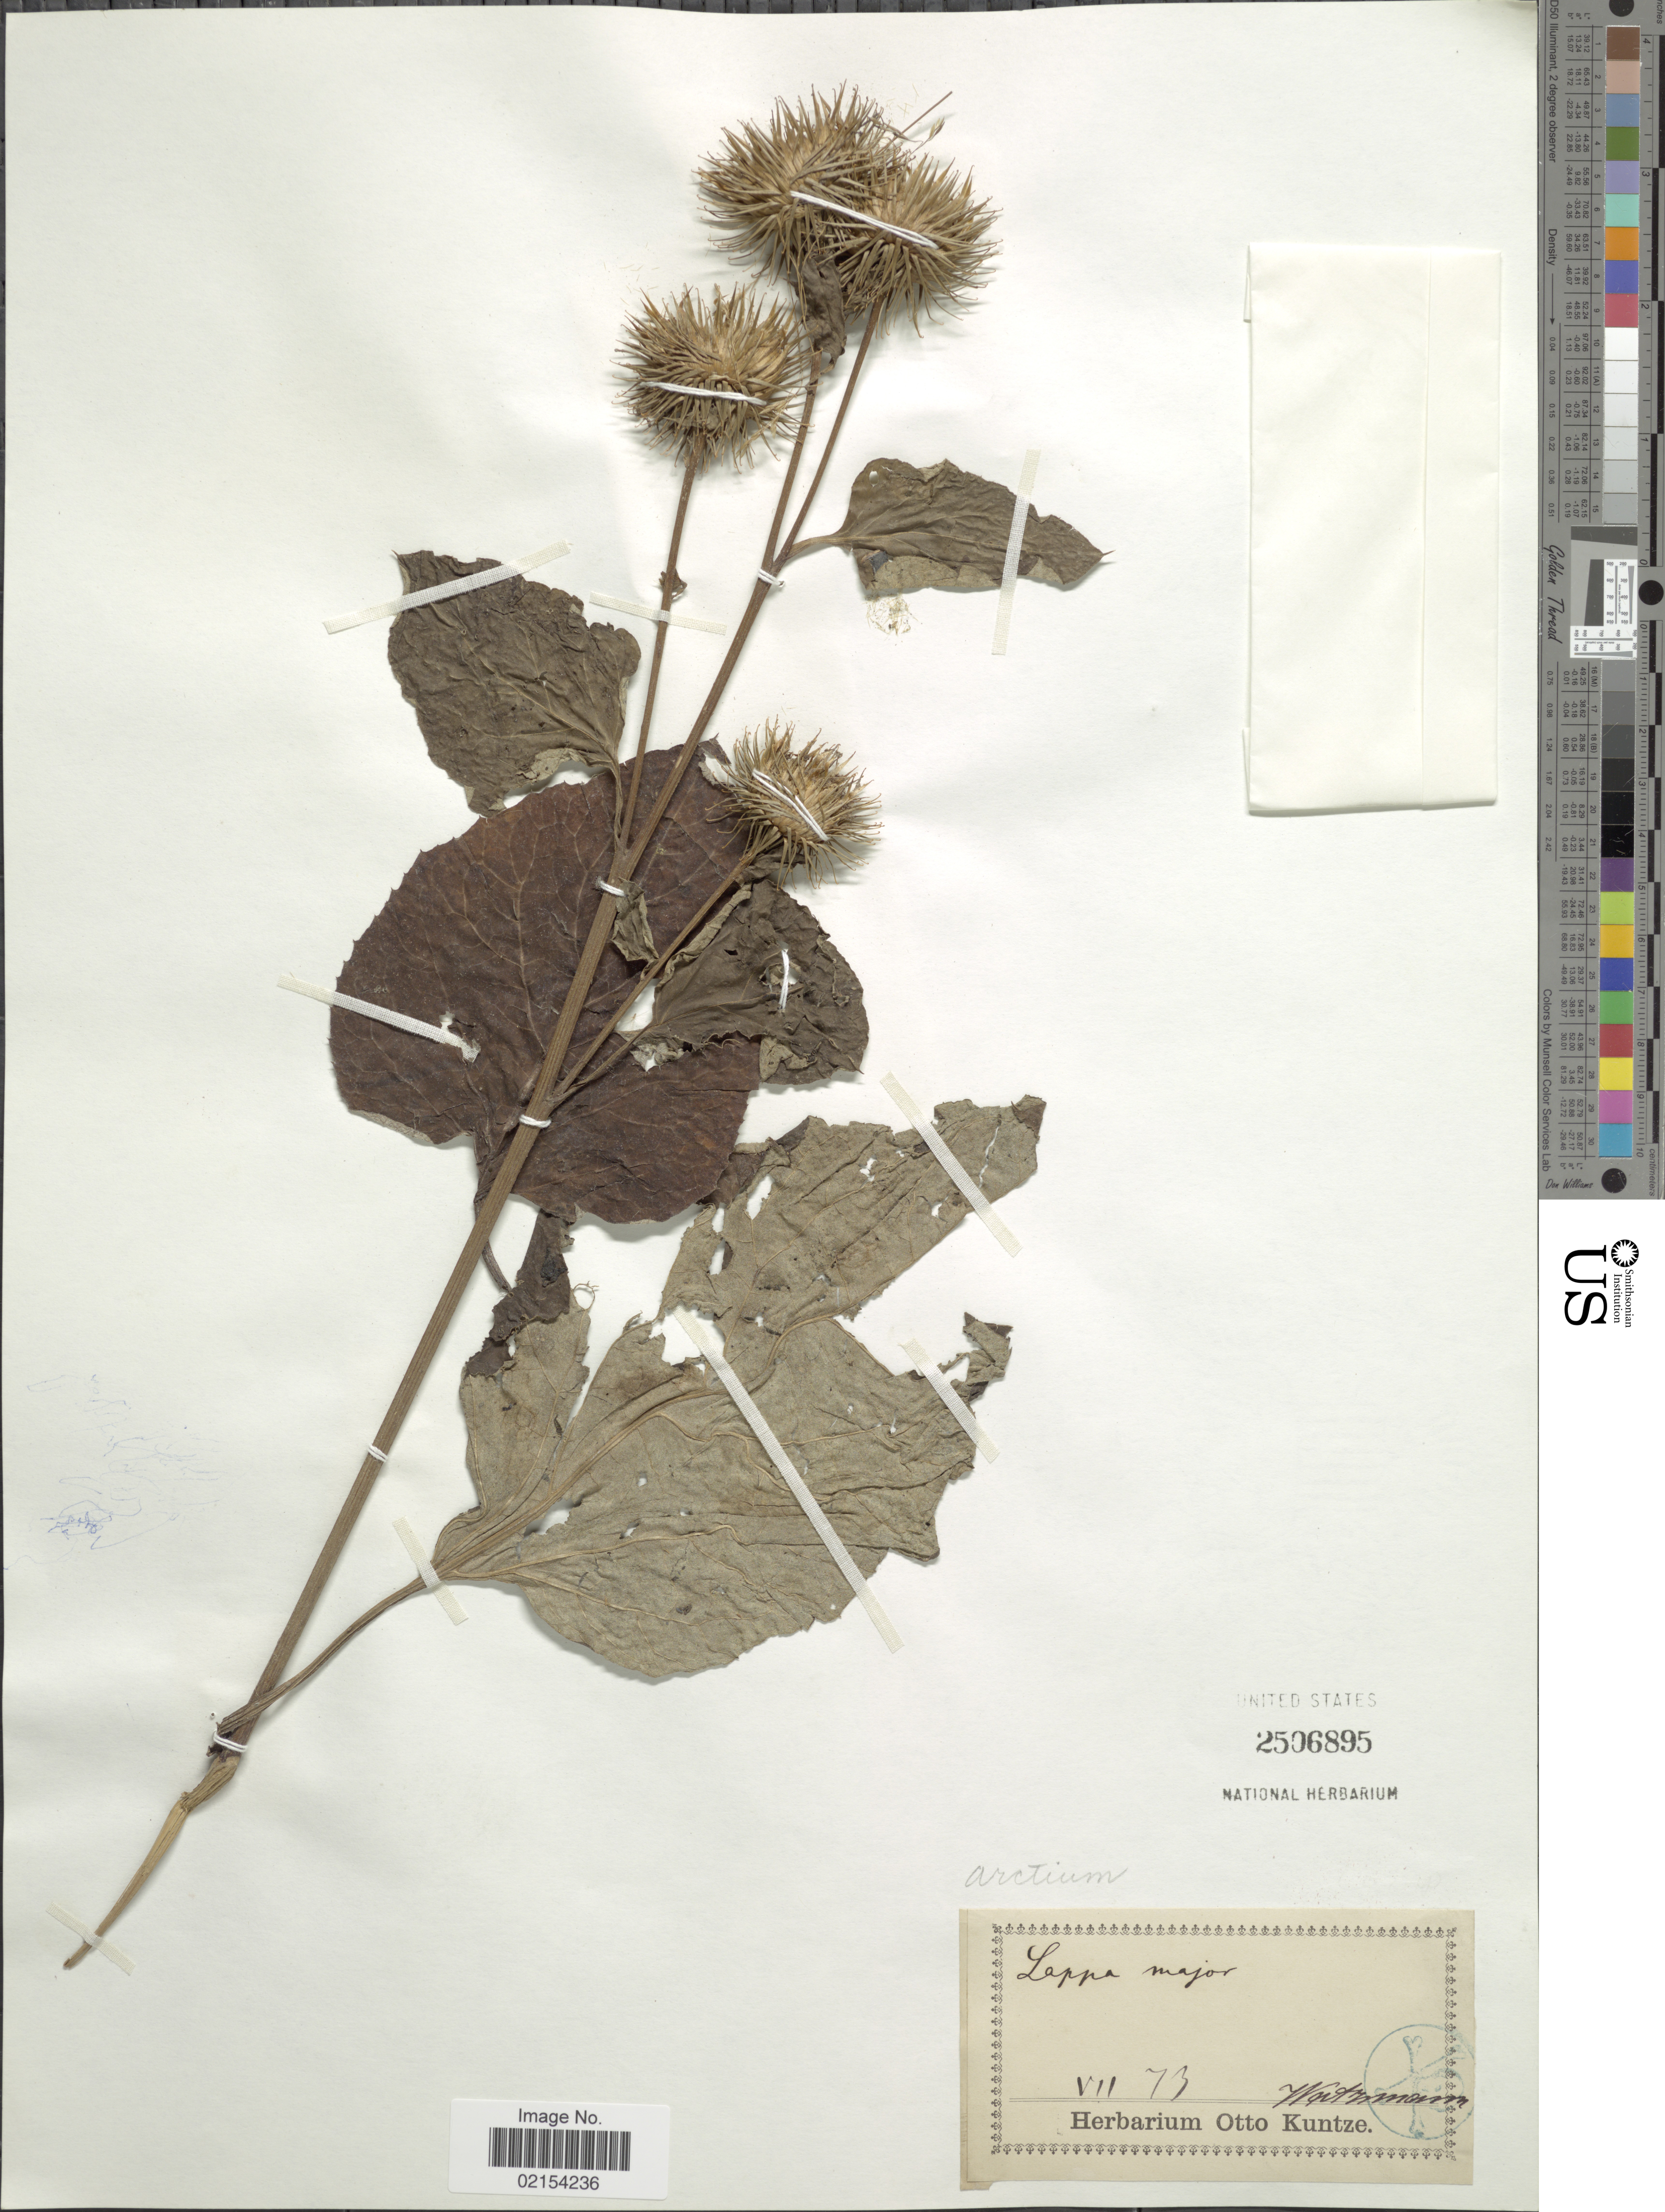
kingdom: Plantae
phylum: Tracheophyta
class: Magnoliopsida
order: Asterales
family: Asteraceae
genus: Arctium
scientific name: Arctium lappa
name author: L.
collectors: Wentzmann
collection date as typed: Transcribed d/m/y: /7/73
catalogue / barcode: US 2506895